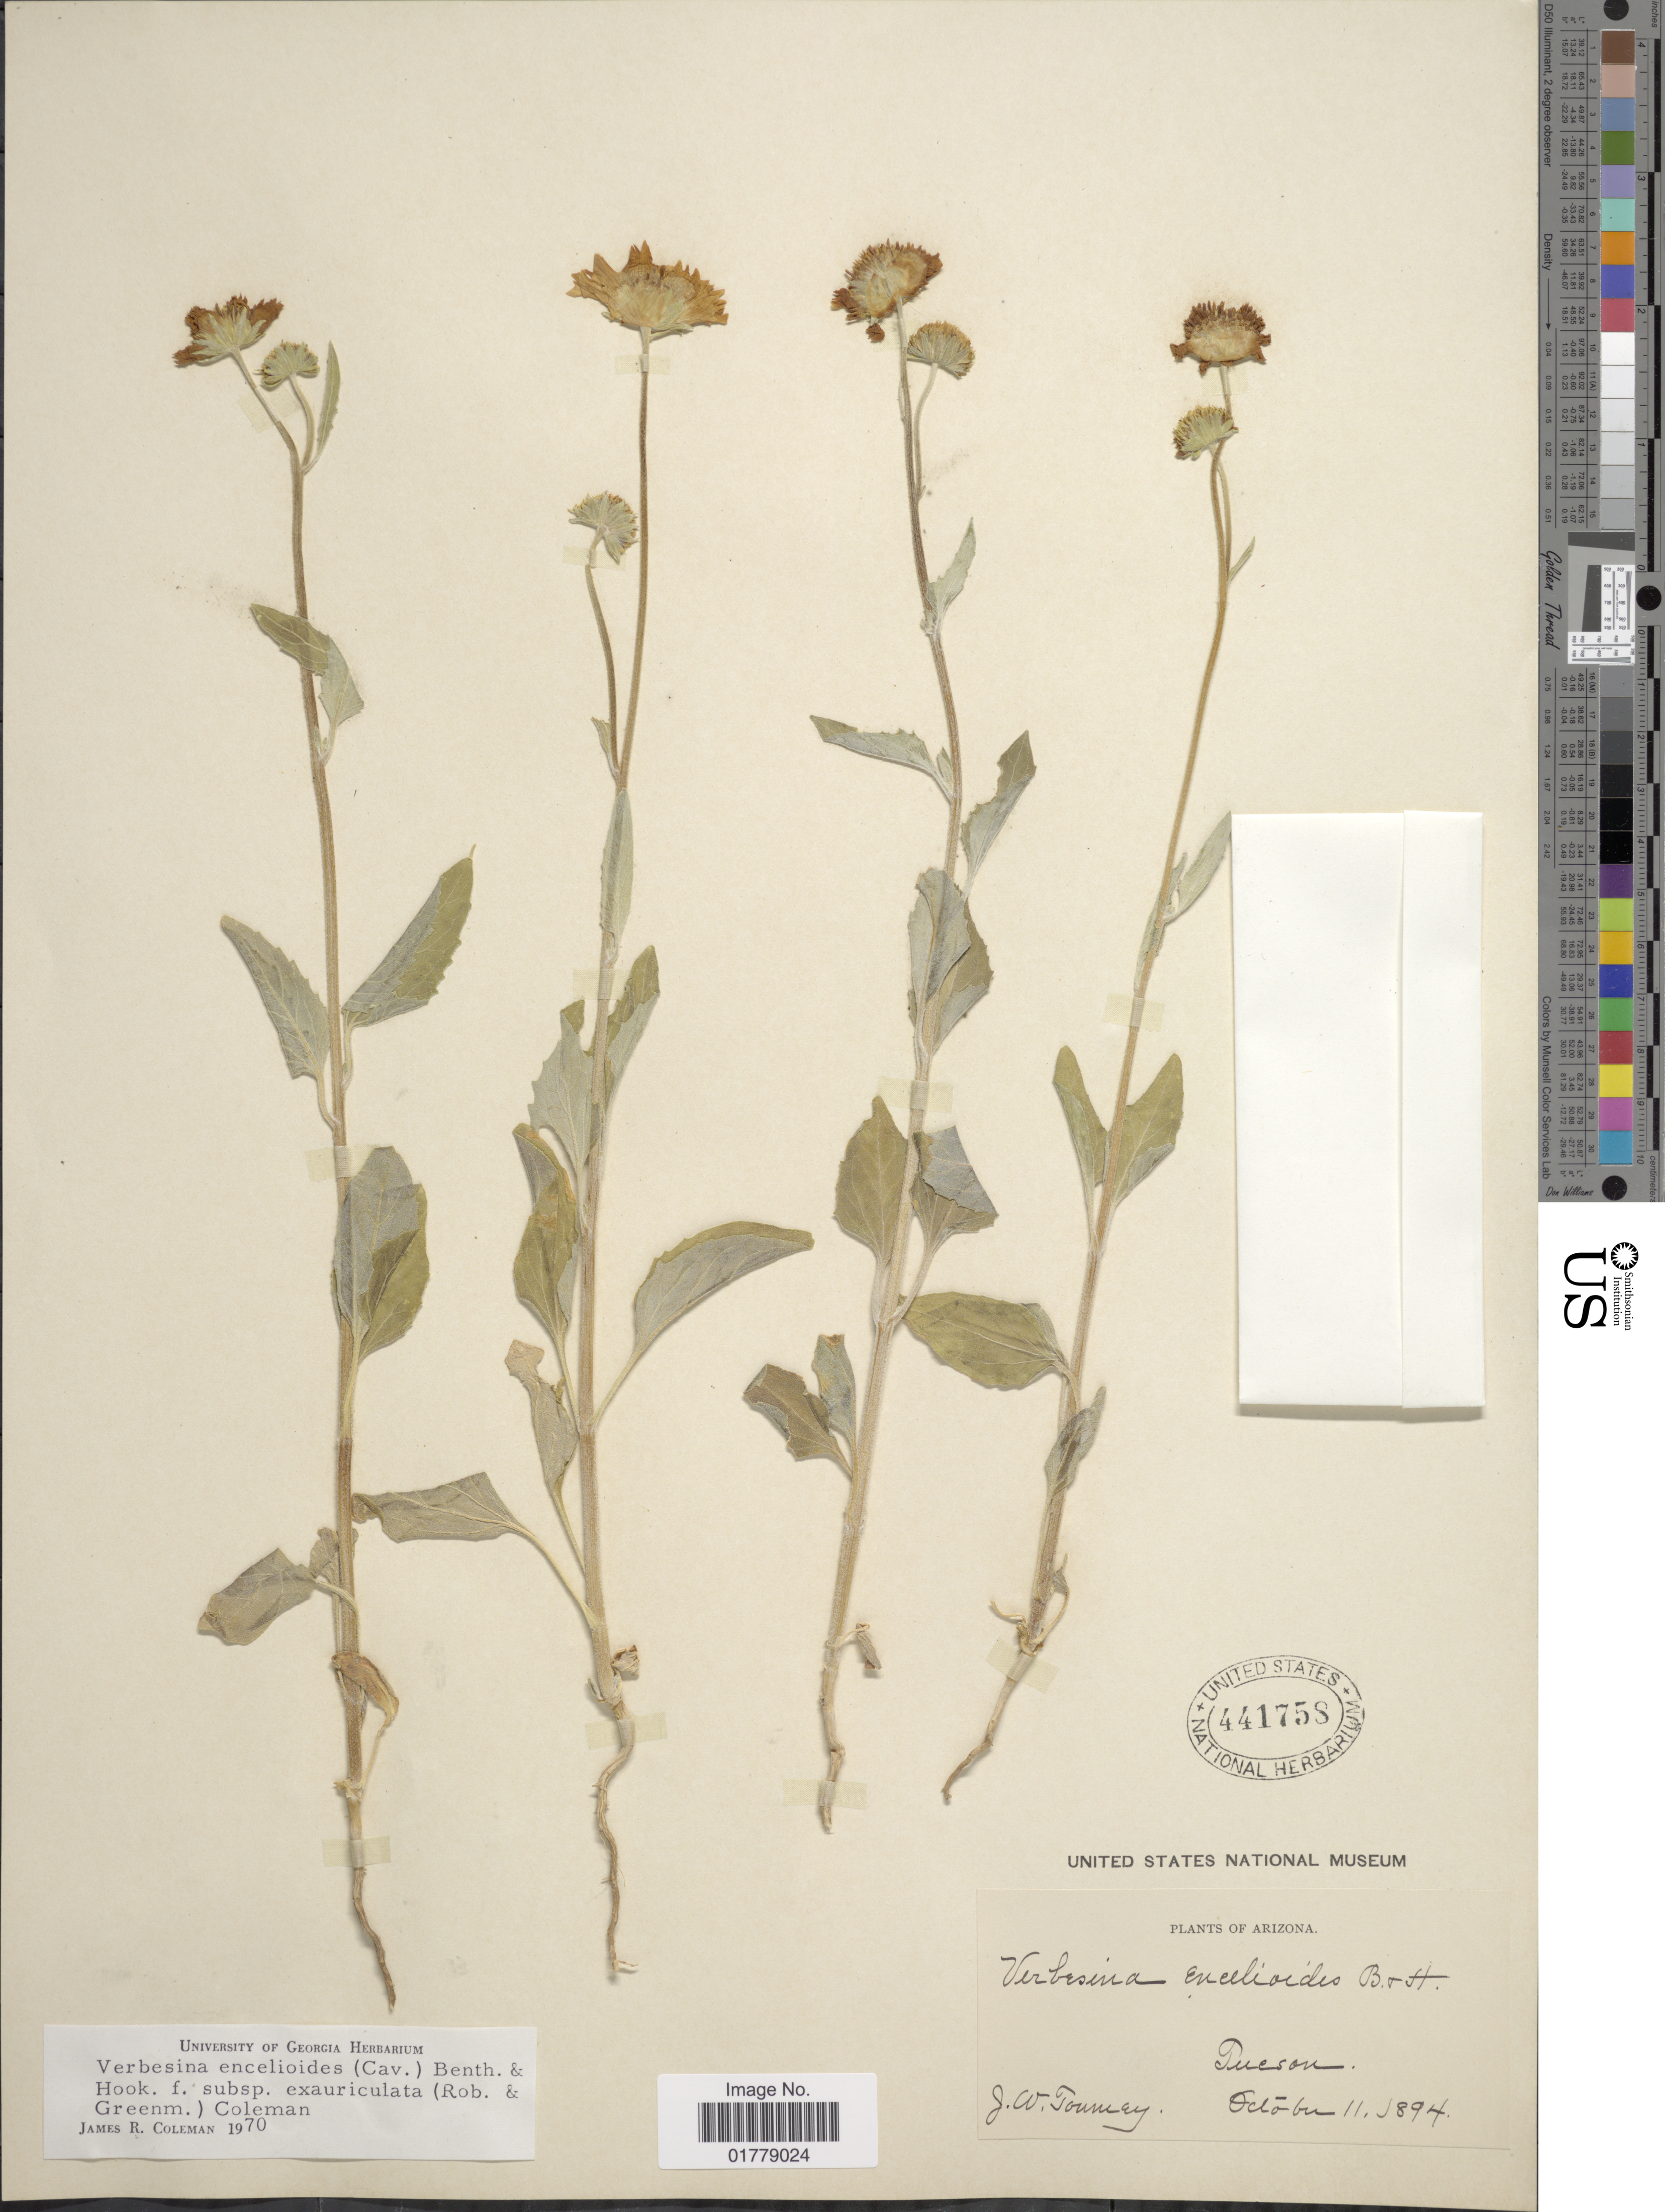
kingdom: Plantae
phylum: Tracheophyta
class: Magnoliopsida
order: Asterales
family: Asteraceae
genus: Verbesina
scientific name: Verbesina encelioides var. cana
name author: (B.L. Rob.) Greenm.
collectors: J. W. Toumey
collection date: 1894-10-11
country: United States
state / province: Arizona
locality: Tucson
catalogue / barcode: US 441758